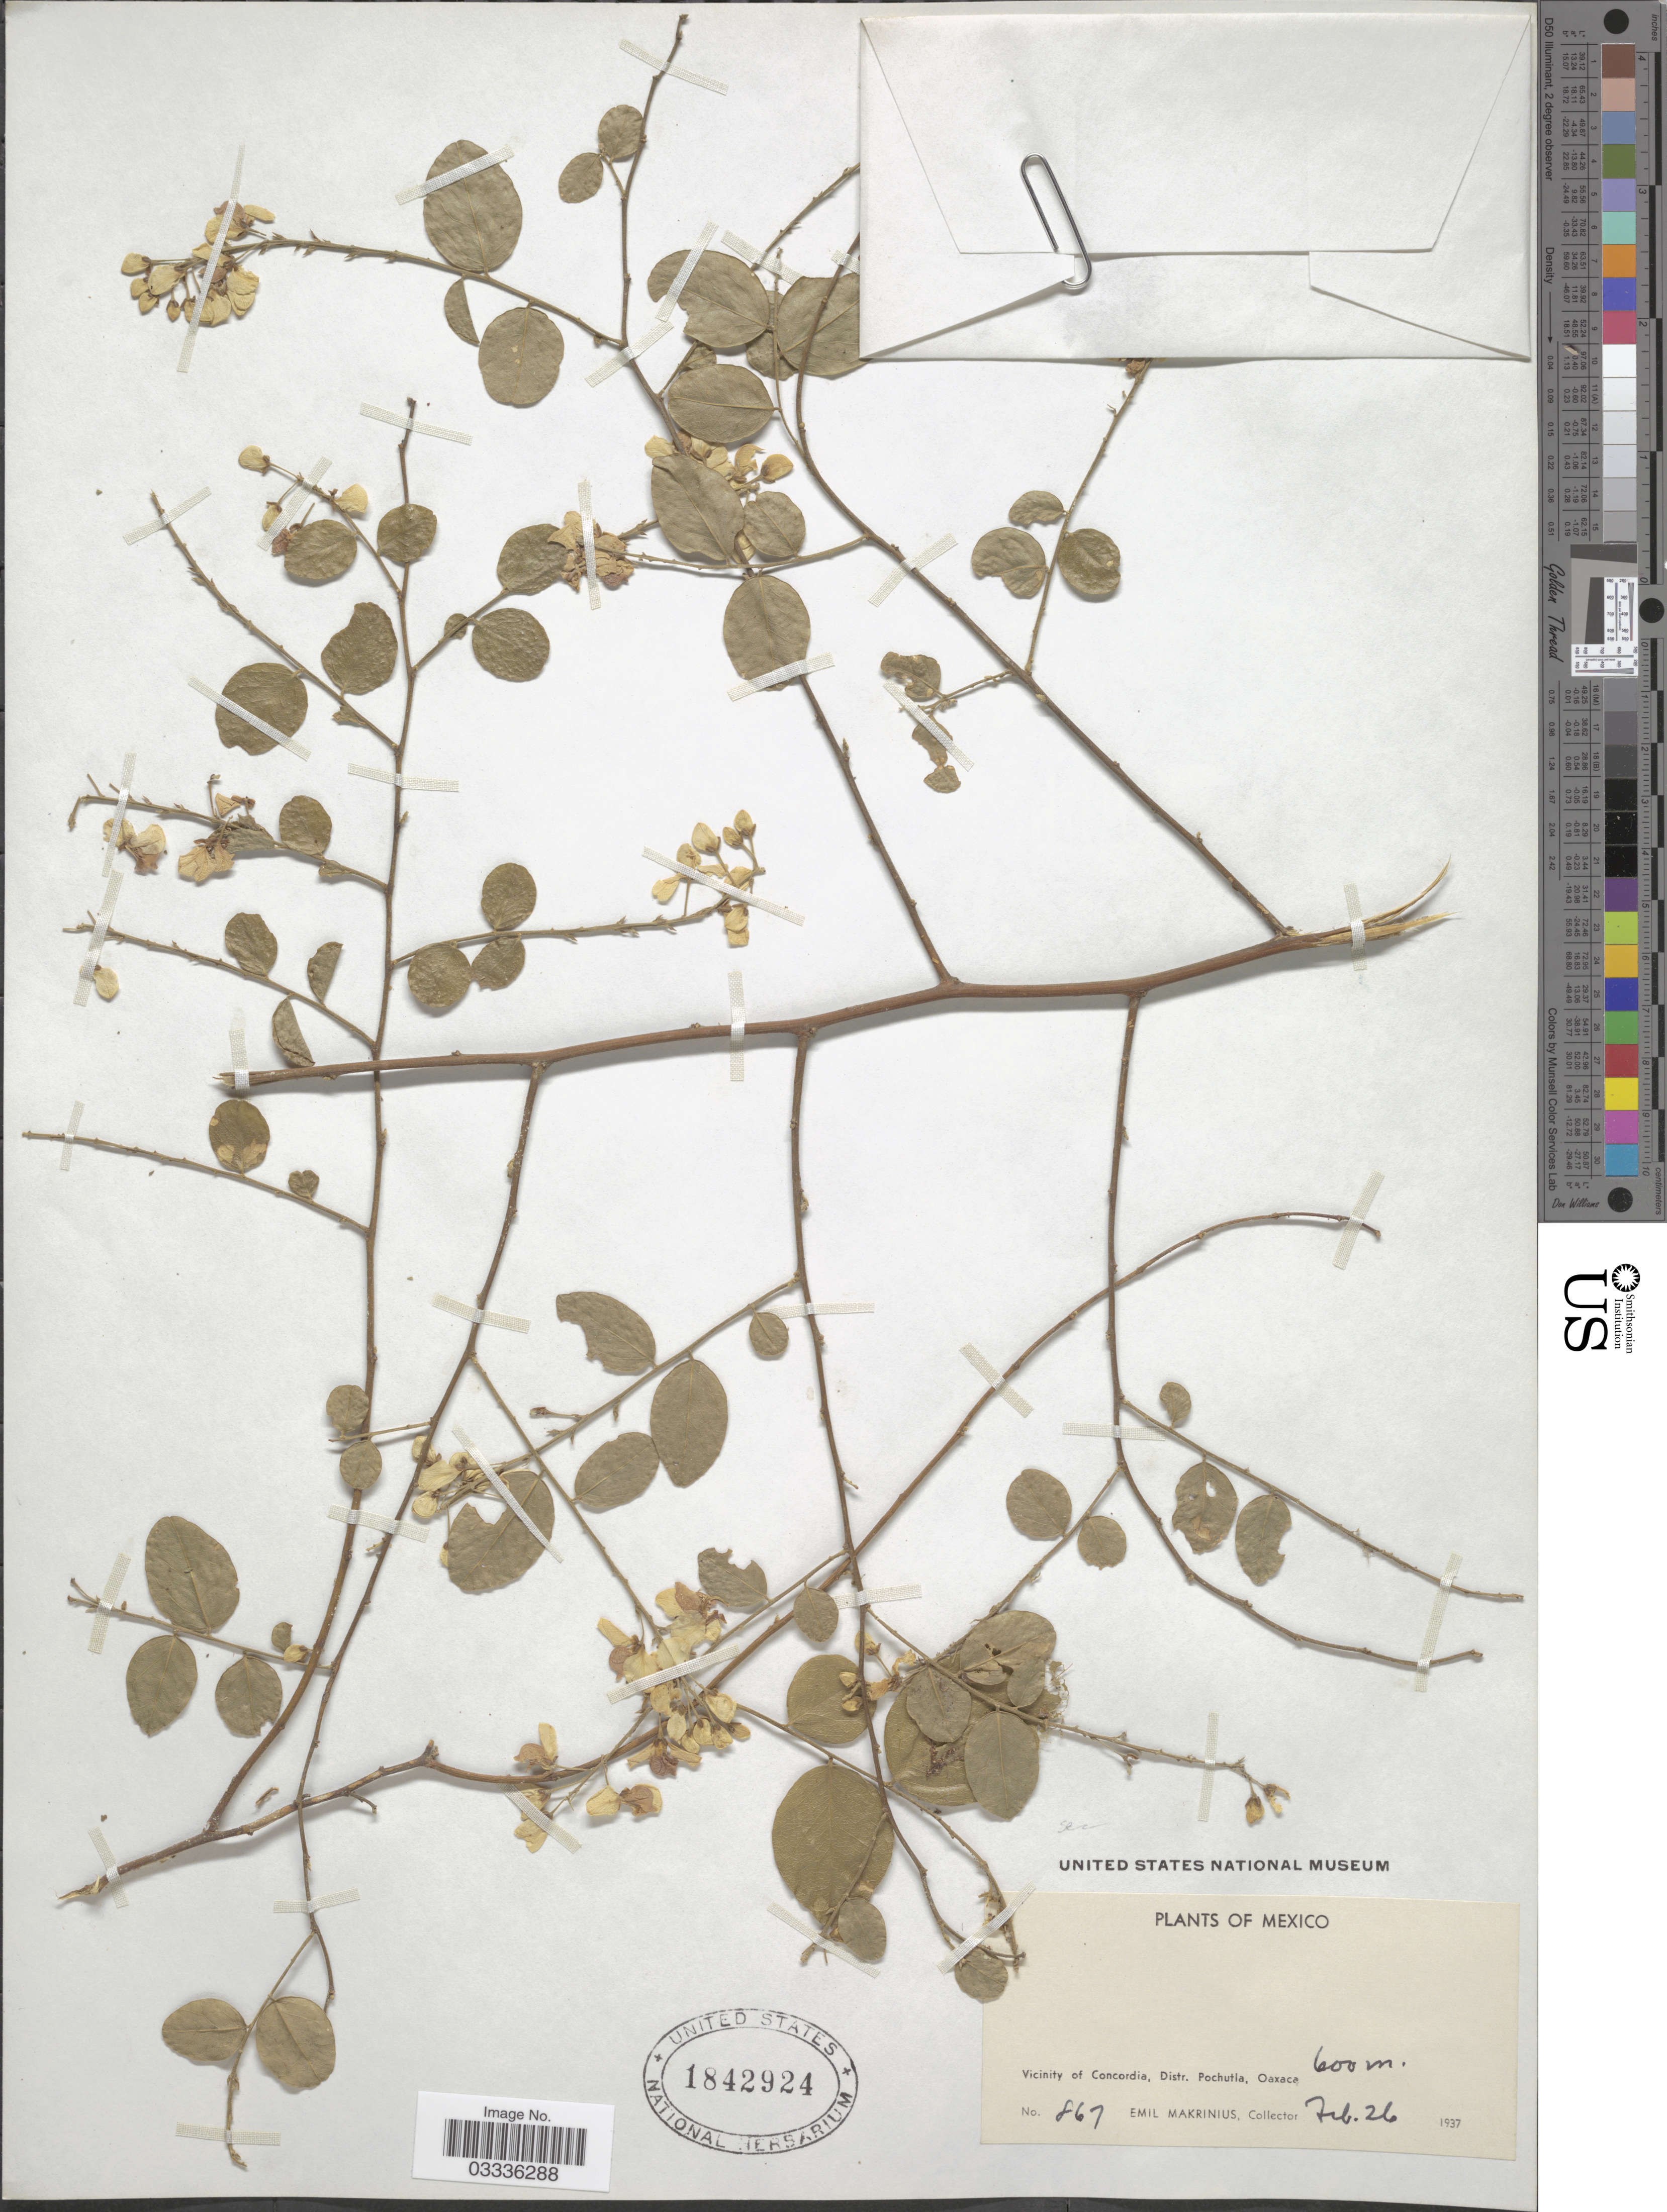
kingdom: Plantae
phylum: Tracheophyta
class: Magnoliopsida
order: Fabales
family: Polygalaceae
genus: Securidaca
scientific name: Securidaca sp.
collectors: E. Makrinius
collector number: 867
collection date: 1937-02-26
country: Mexico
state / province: Oaxaca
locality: Vicinity of Concordia, Distr. Pochutla.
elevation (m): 600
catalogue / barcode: US 1842924